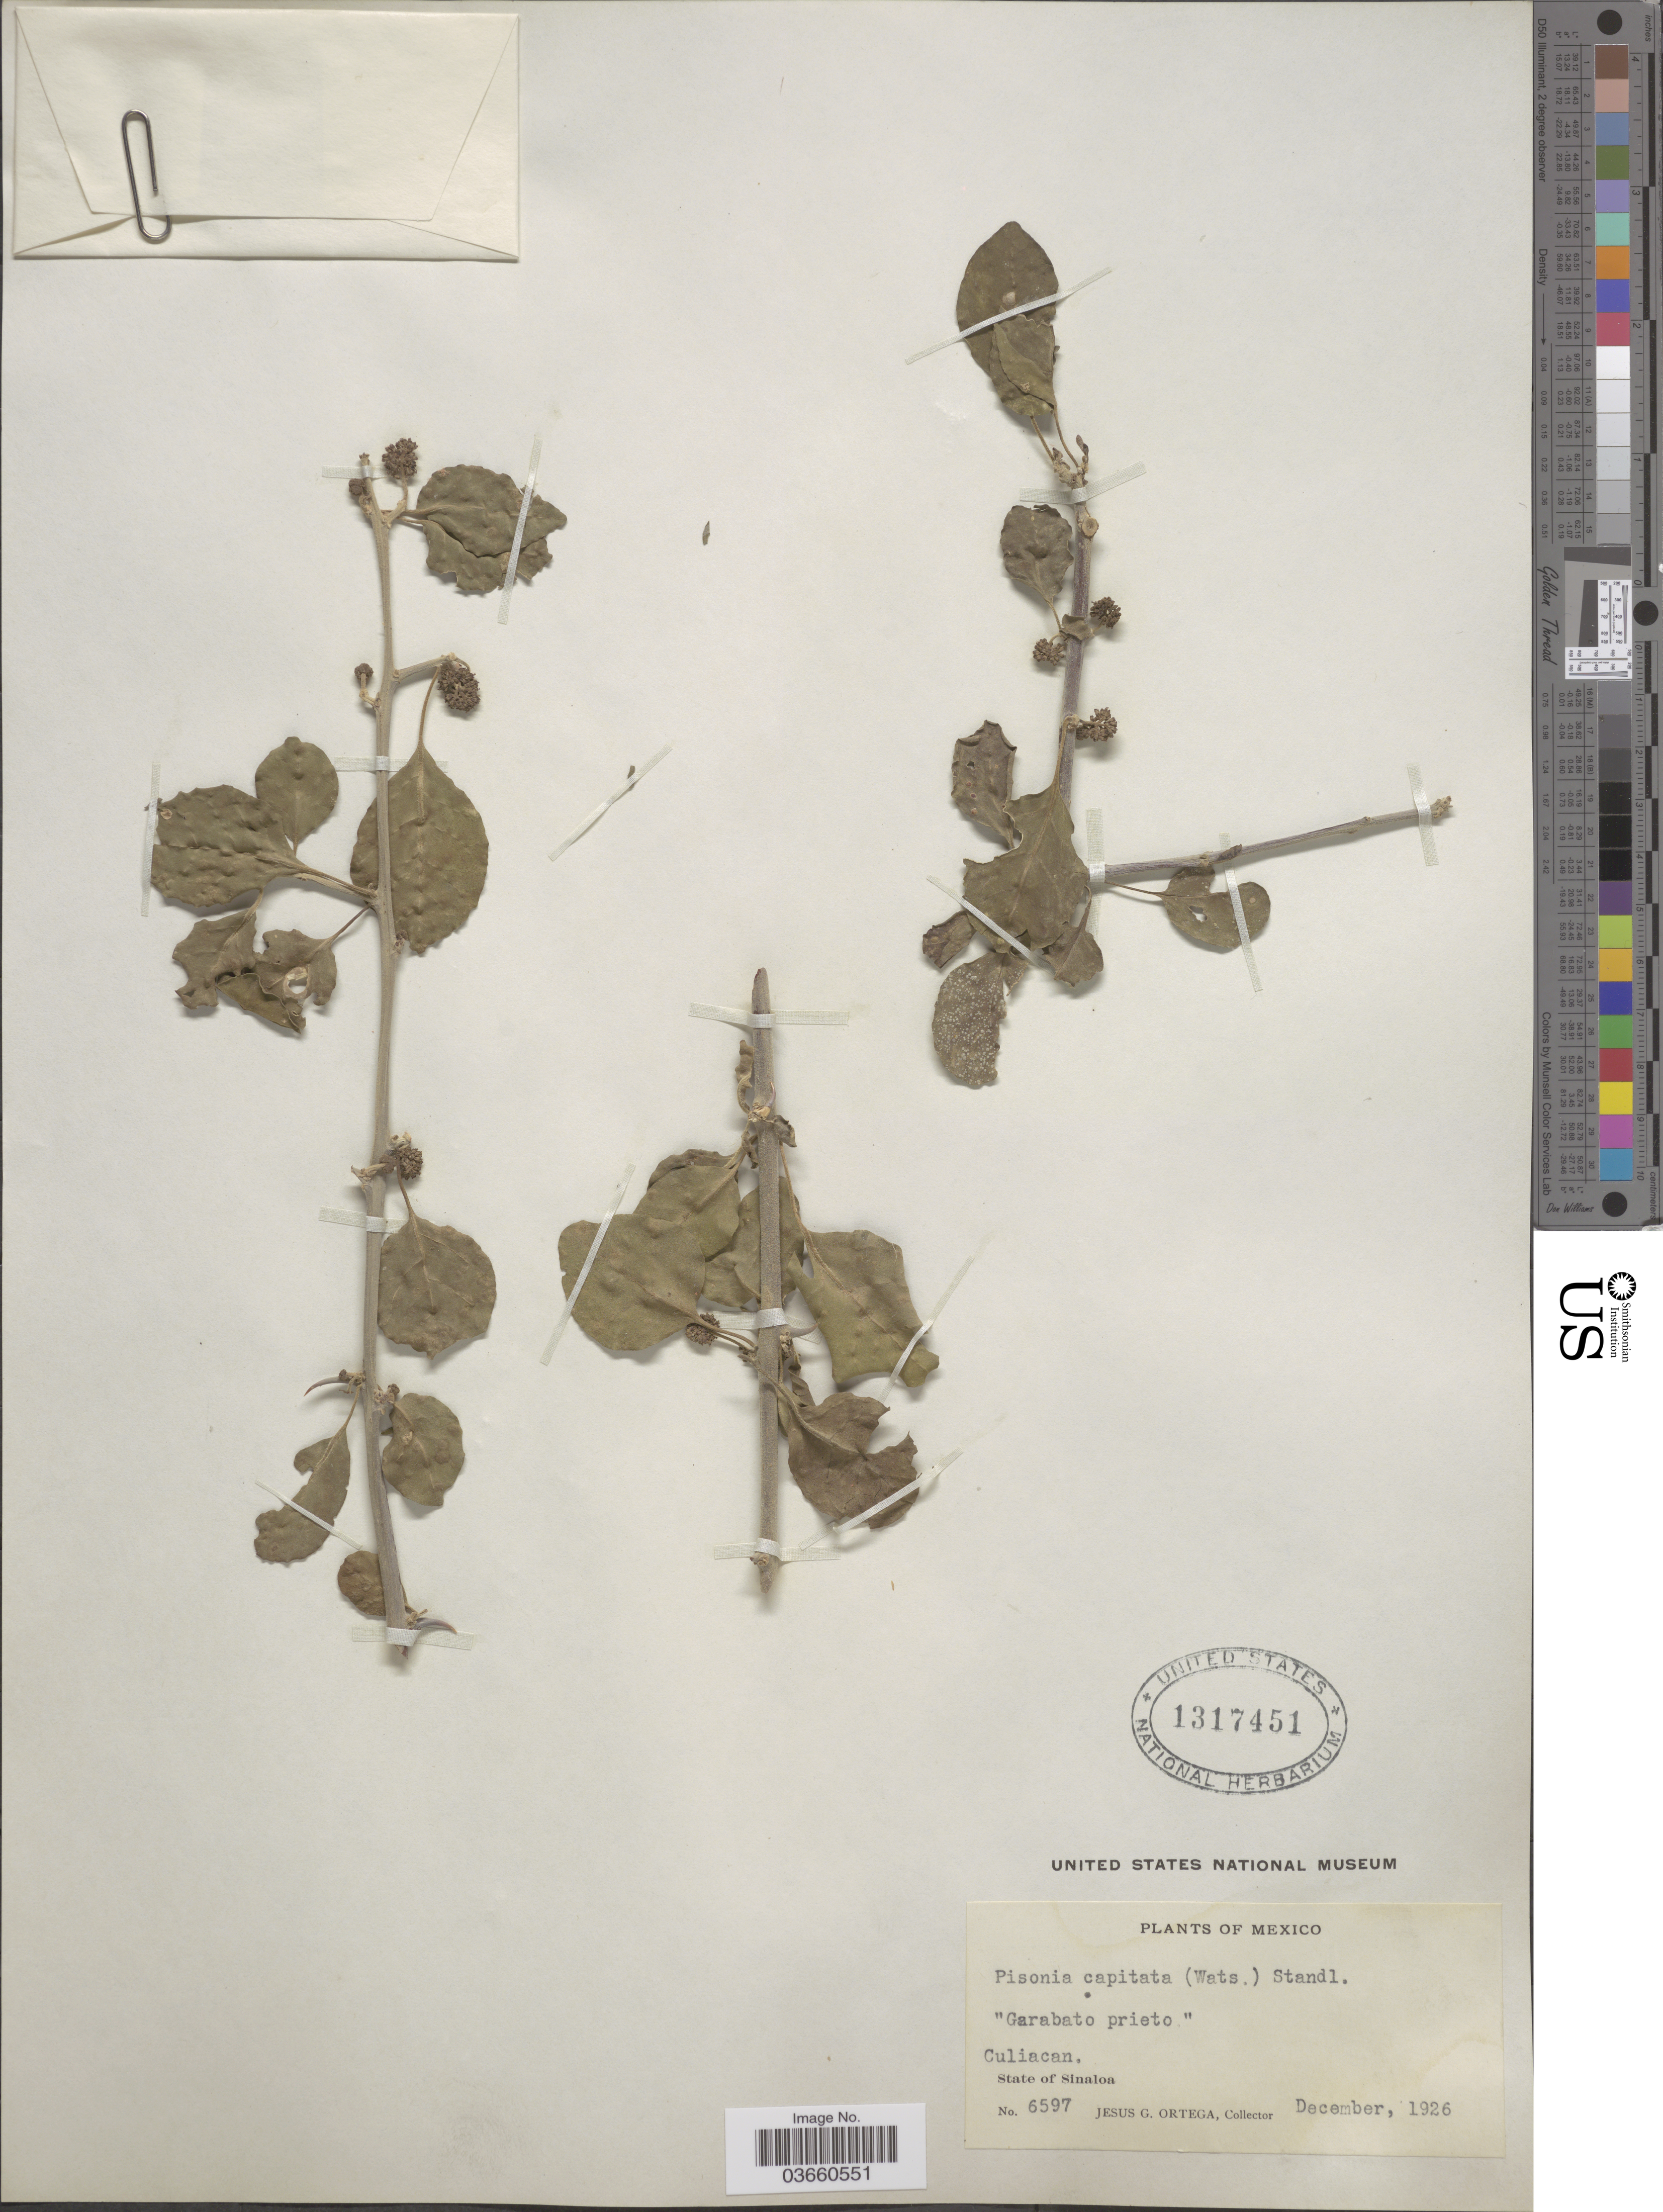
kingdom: Plantae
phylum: Tracheophyta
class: Magnoliopsida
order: Caryophyllales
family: Nyctaginaceae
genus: Pisonia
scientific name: Pisonia capitata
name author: (S. Watson) Standl.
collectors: J. Ortega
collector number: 6597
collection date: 1926-12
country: Mexico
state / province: Sinaloa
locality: Culiacan.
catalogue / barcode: US 1317451